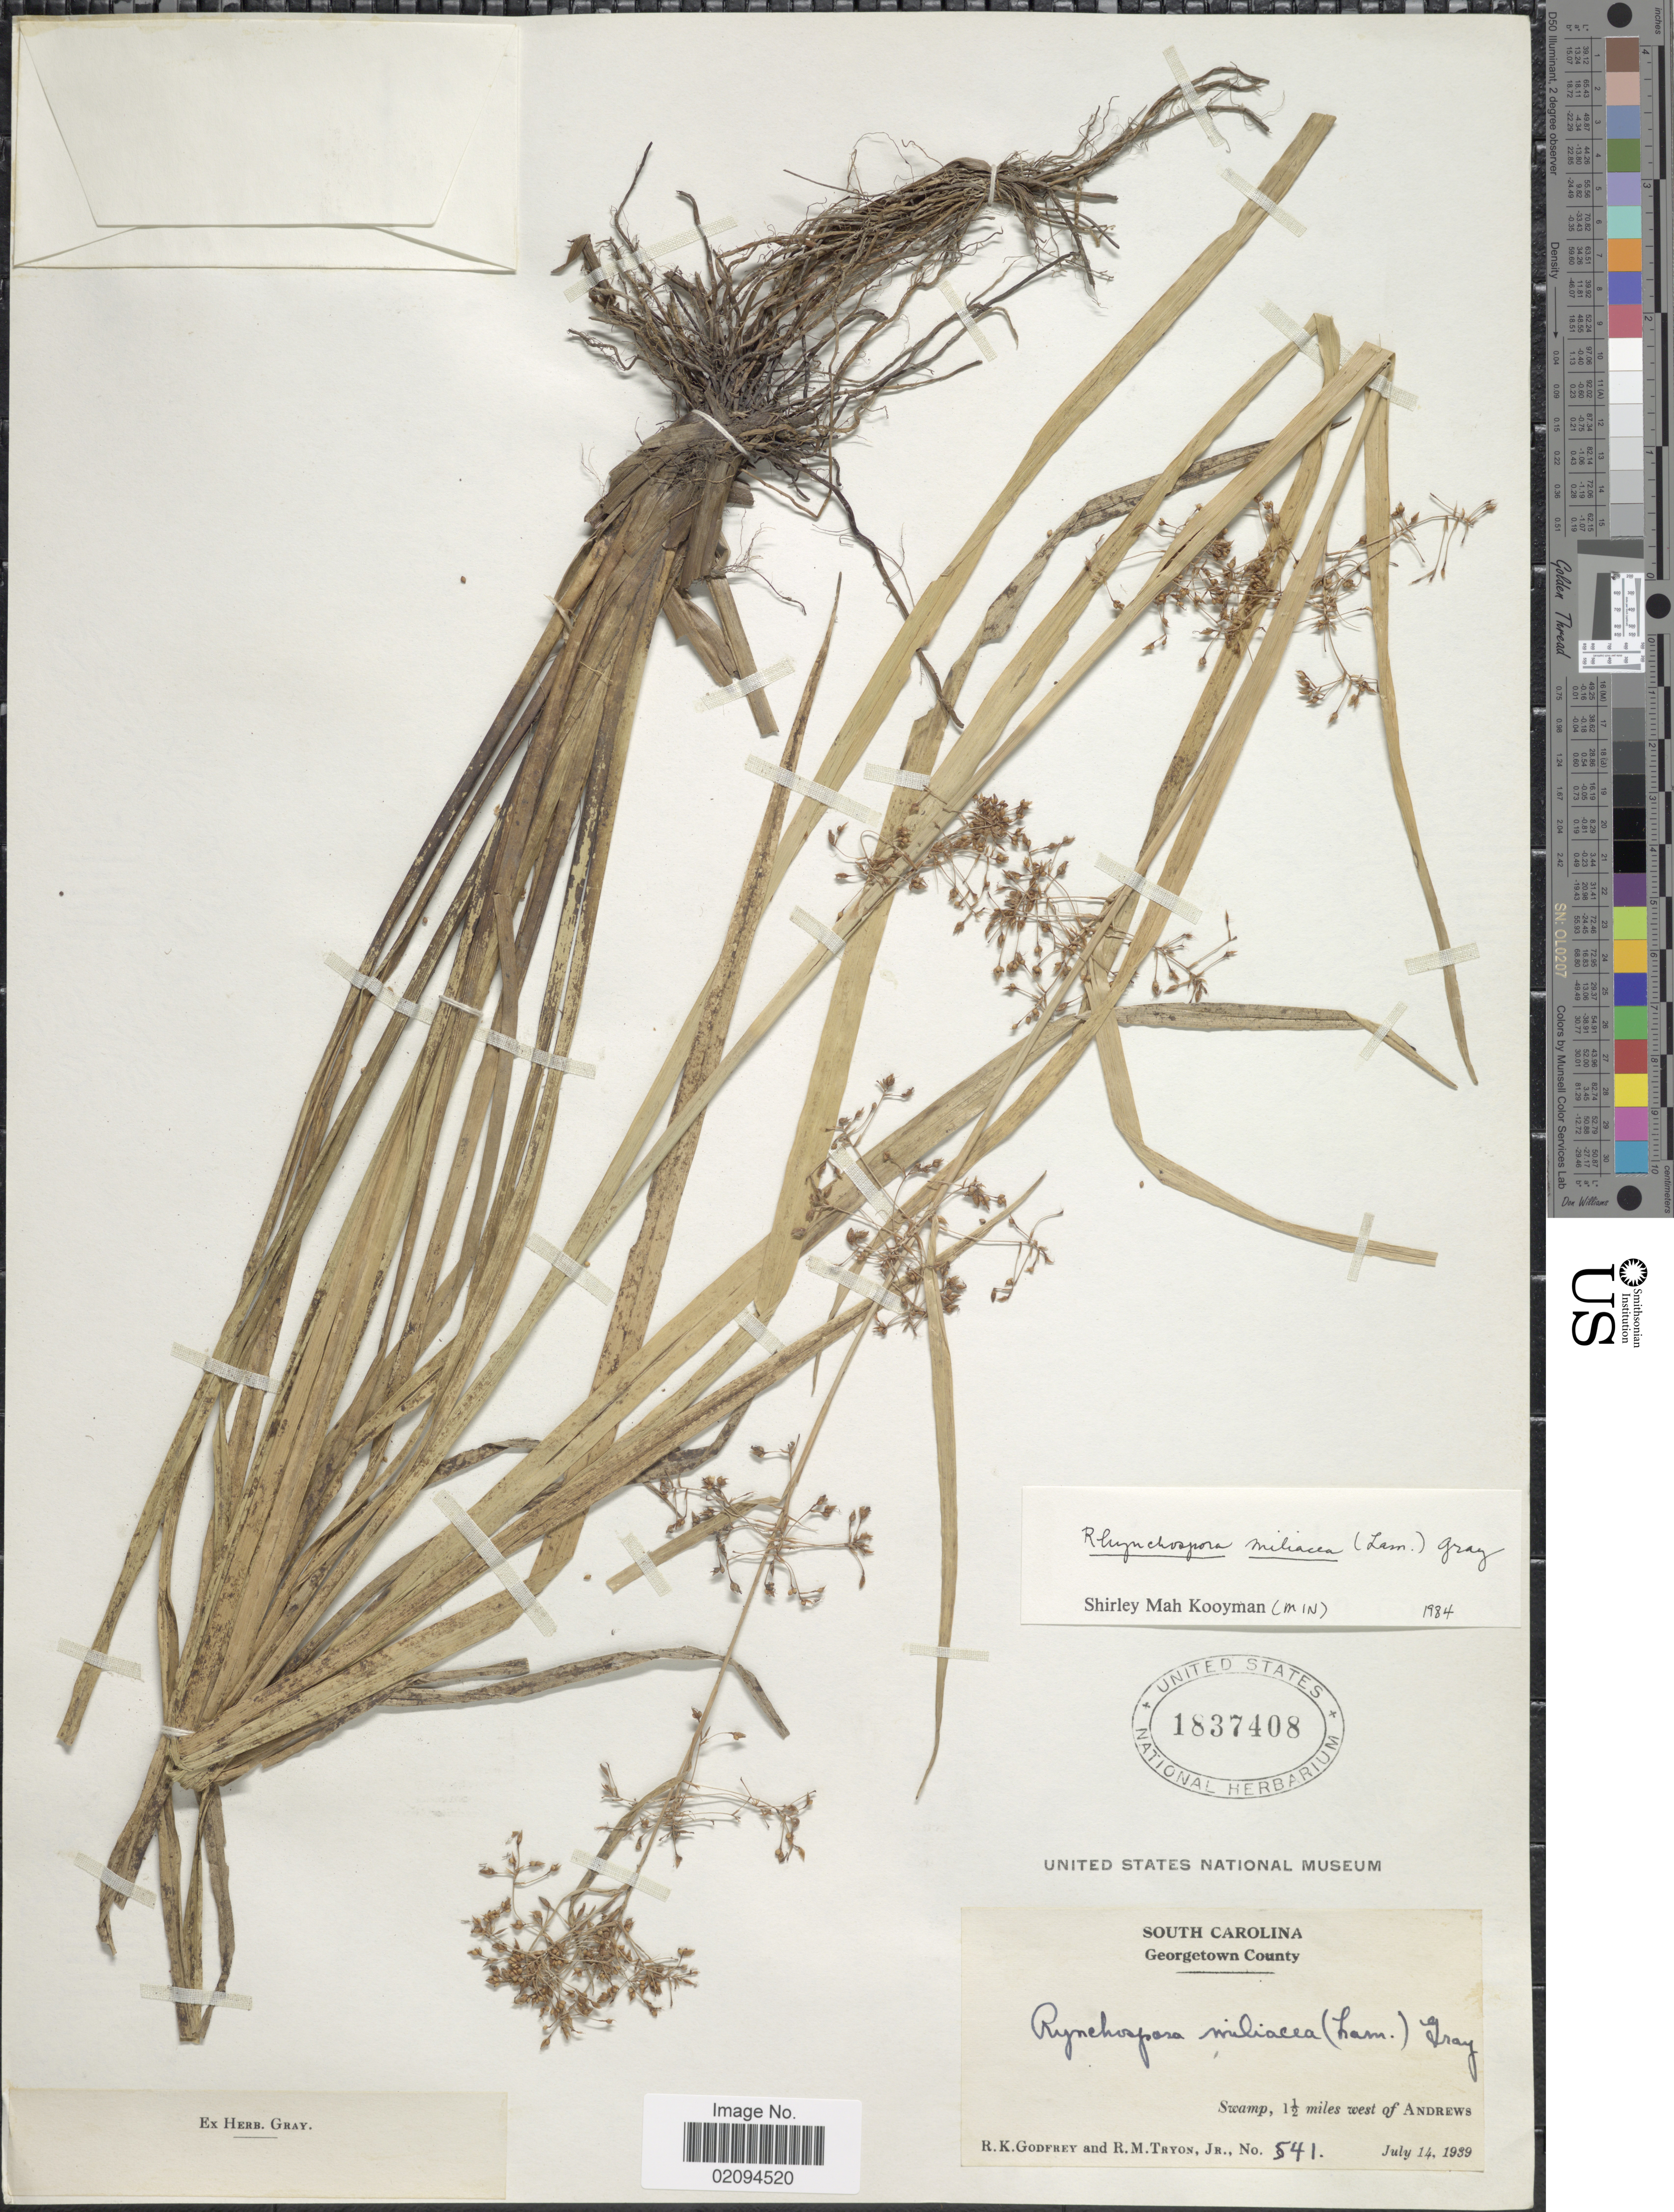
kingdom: Plantae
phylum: Tracheophyta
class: Liliopsida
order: Poales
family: Cyperaceae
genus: Rhynchospora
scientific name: Rhynchospora miliacea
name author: (Lam.) A. Gray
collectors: R. K. Godfrey & R. M. Tryon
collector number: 541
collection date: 1939-07-14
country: United States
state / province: South Carolina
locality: Georgetown County. Swamp, 1½ miles west of Andrews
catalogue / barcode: US 1837408